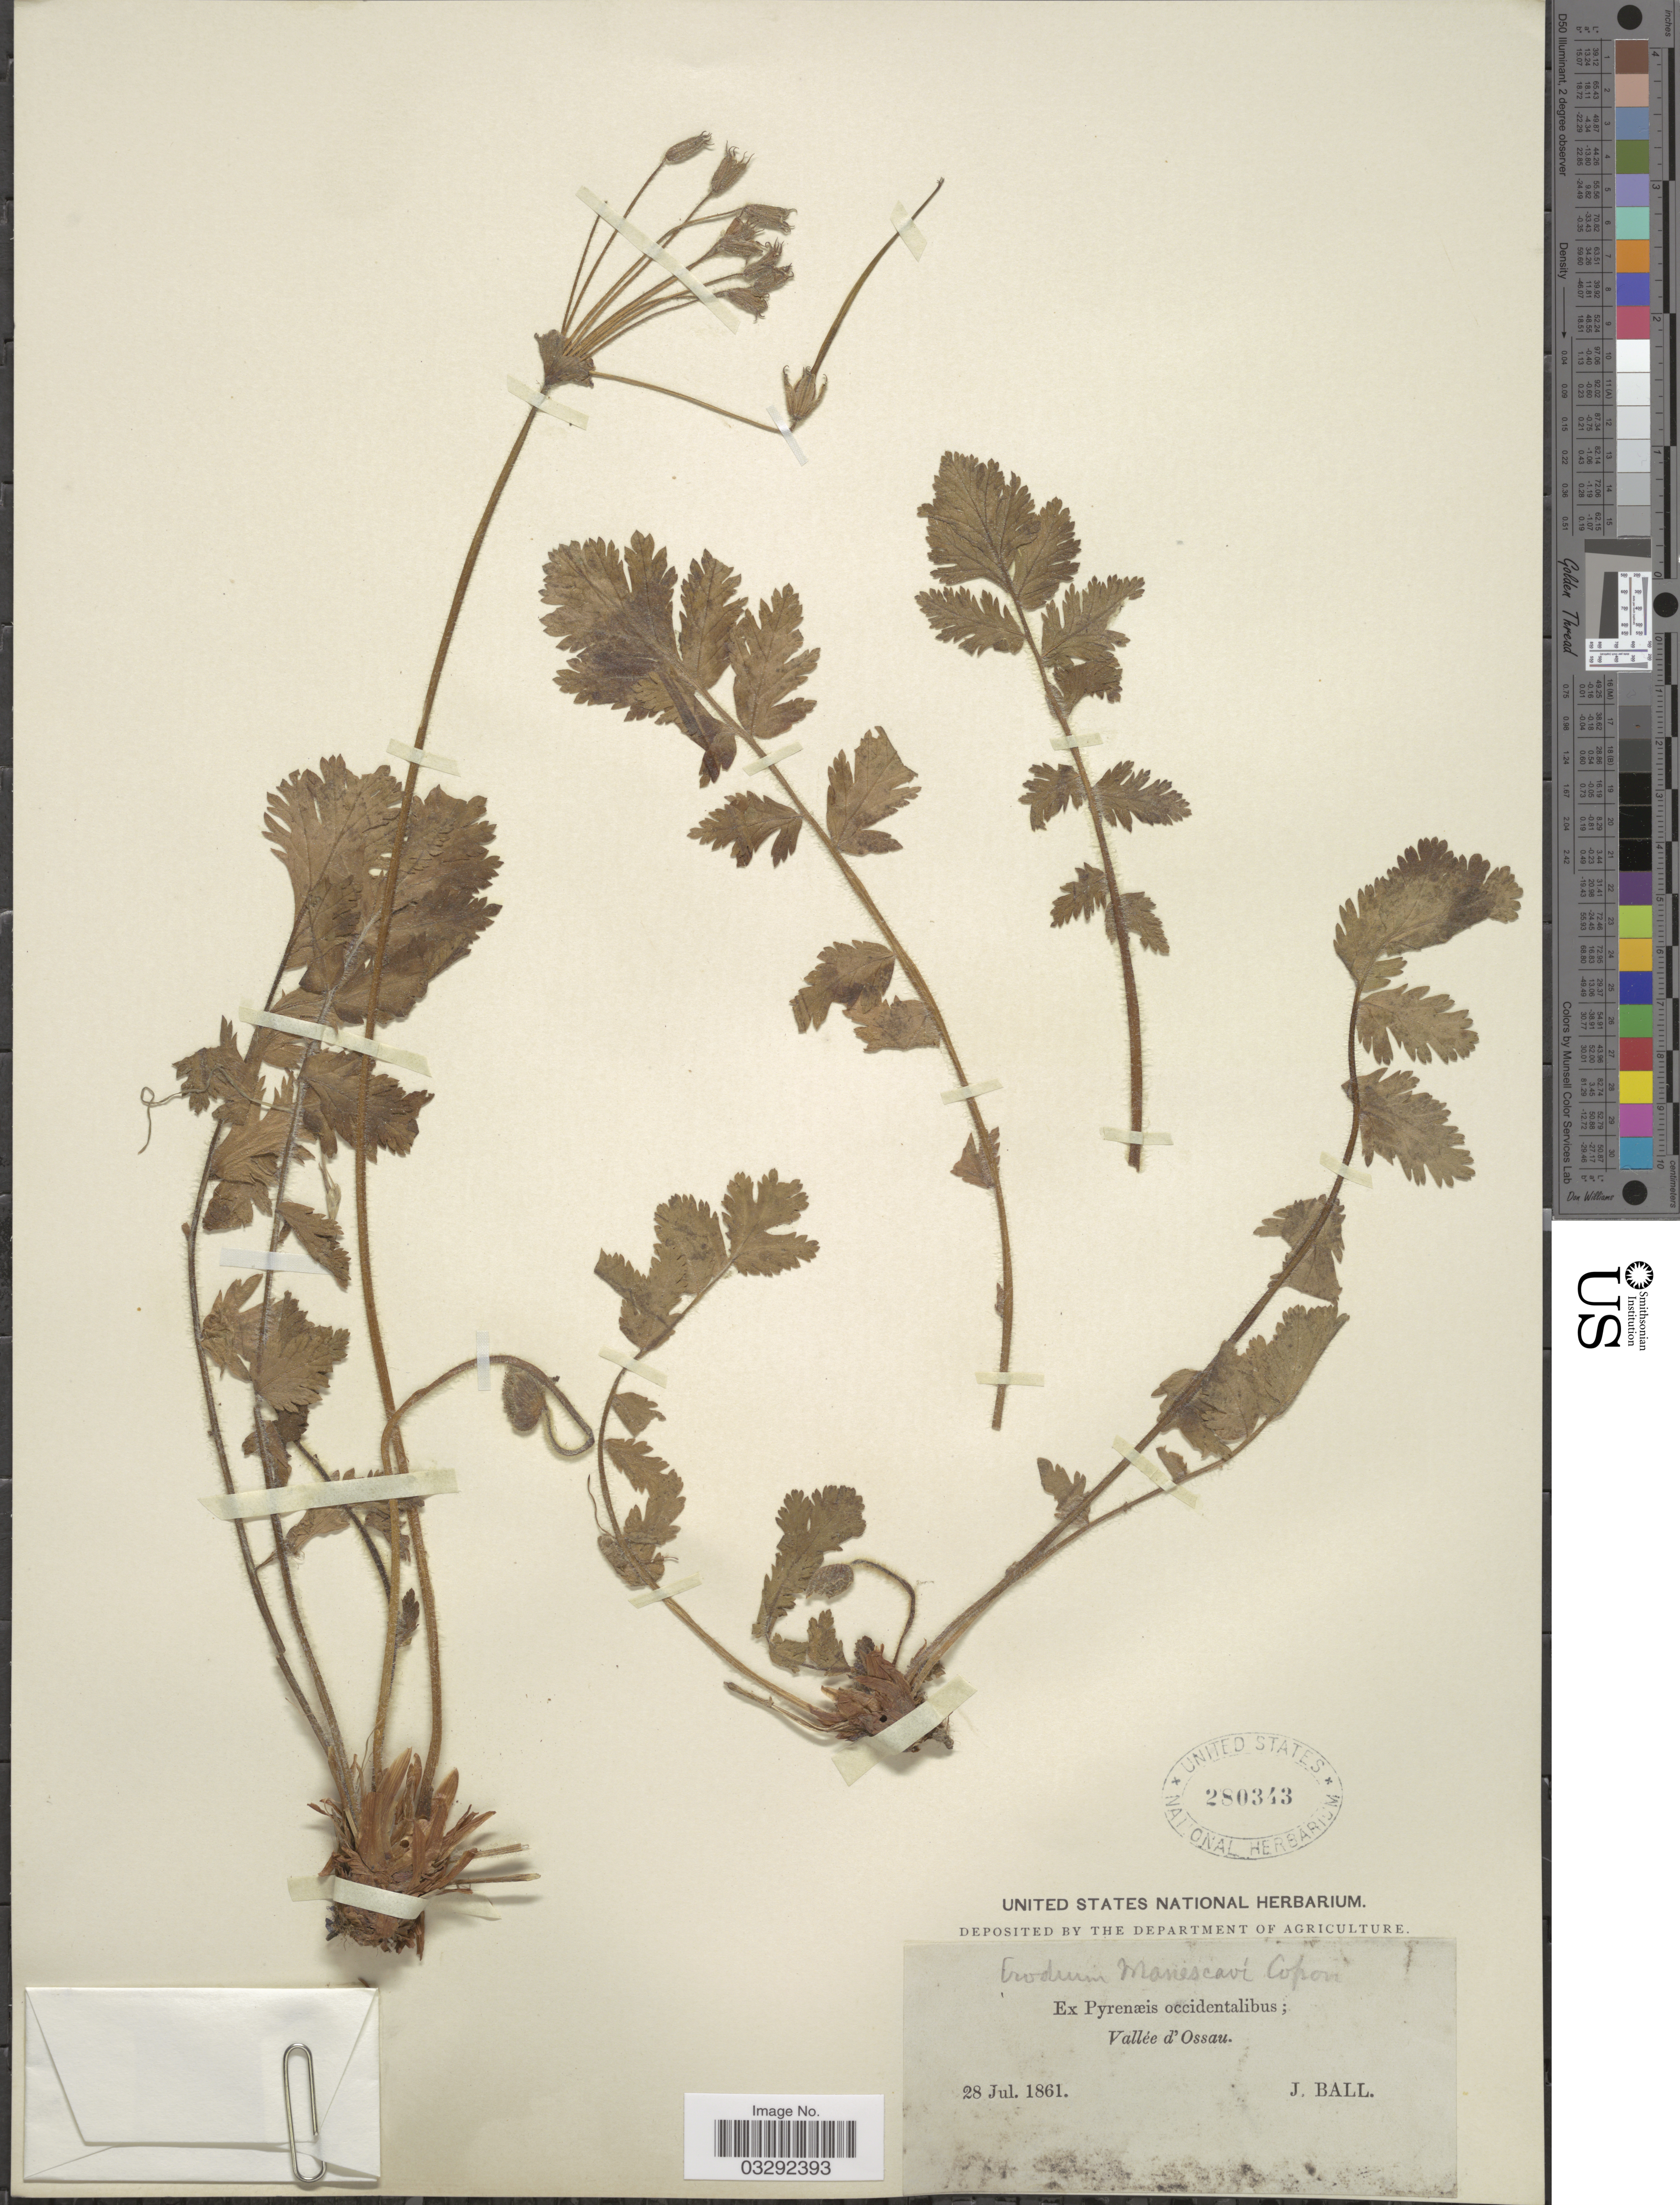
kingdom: Plantae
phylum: Tracheophyta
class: Magnoliopsida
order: Geraniales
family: Geraniaceae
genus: Erodium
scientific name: Erodium manescavi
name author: Coss.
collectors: J. Ball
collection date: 1861-07-28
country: France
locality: Ex Pyrenaæus occidentalibus: Vallée d'Ossau.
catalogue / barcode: US 280343